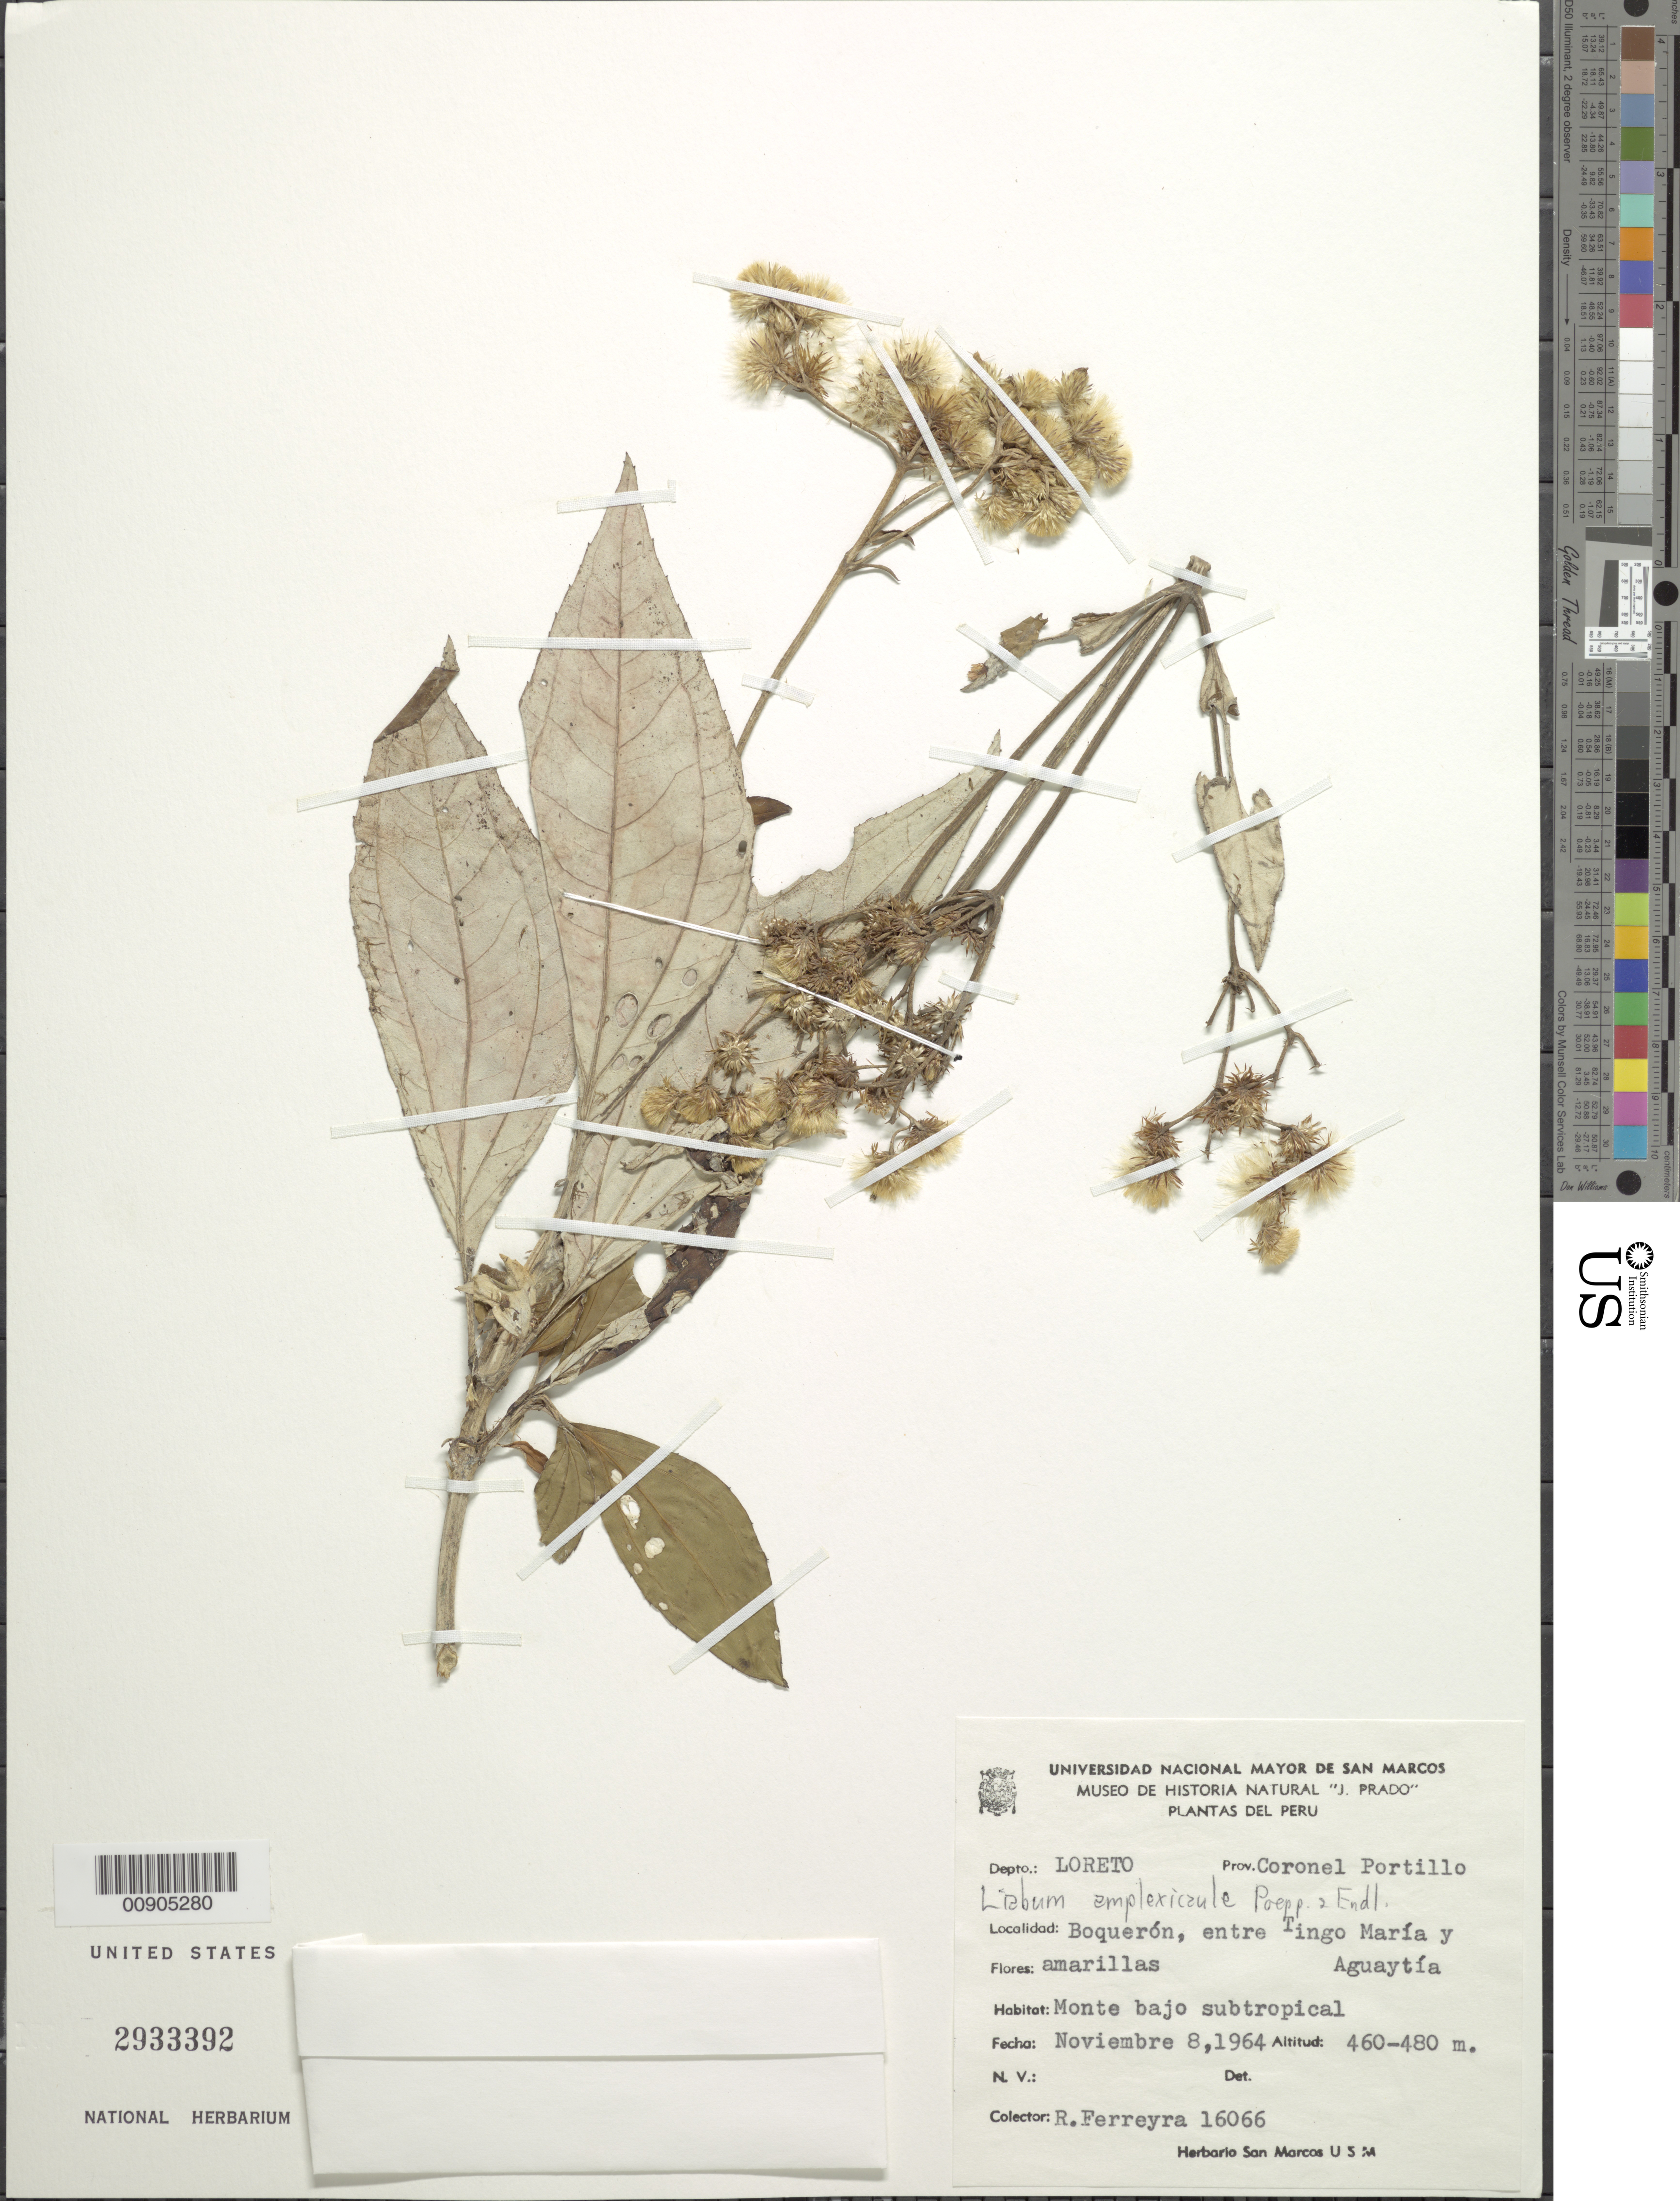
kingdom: Plantae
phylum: Tracheophyta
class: Magnoliopsida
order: Asterales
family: Asteraceae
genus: Liabum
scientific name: Liabum amplexicaule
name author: Poepp. & Endl.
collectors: R. A. Ferreyra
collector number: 16066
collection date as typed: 8 November 1964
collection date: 1964-11-08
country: Peru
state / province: Loreto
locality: Prov. Coronel Portillo, Boquerón, entre Tingo María y Aguaytía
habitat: Monte bajo subtropical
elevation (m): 460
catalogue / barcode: US 2933392